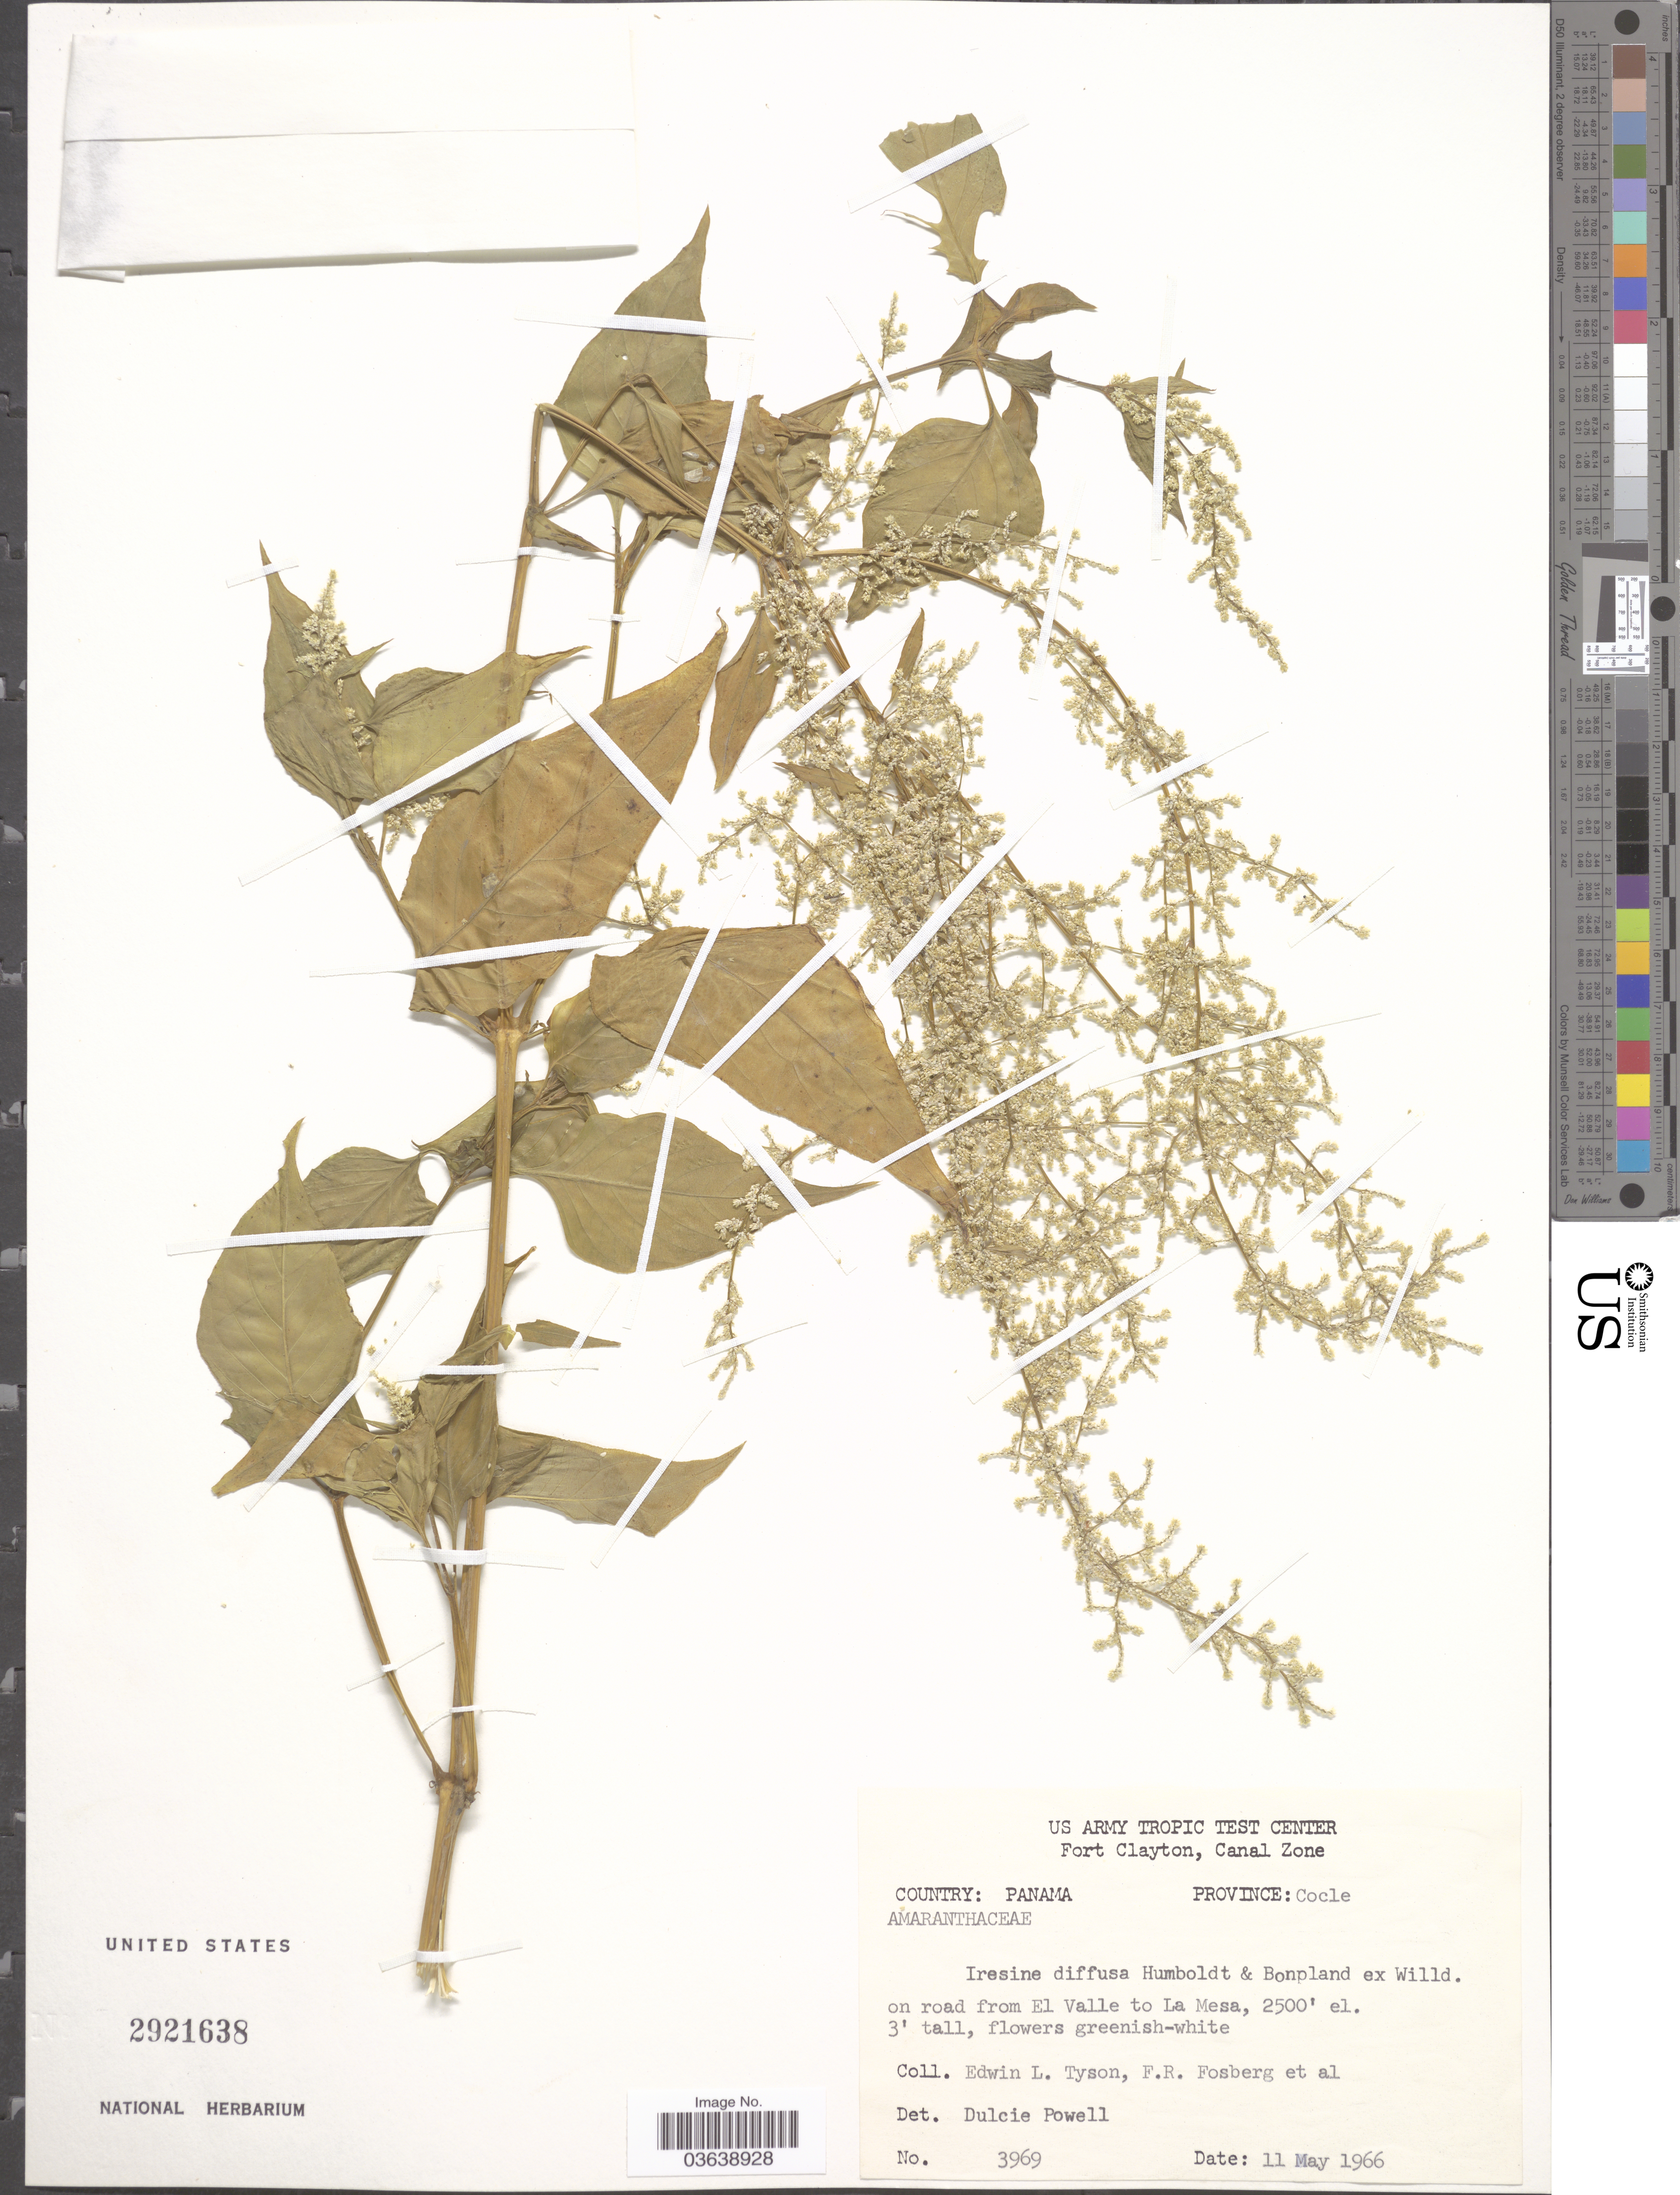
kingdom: Plantae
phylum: Tracheophyta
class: Magnoliopsida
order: Caryophyllales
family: Amaranthaceae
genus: Iresine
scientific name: Iresine celosia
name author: L.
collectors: E. L. Tyson, F. R. Fosberg & et al.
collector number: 3969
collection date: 1966-05-11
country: Panama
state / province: Coclé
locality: On road from El Valle to La Mesa.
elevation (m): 762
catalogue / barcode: US 2921638